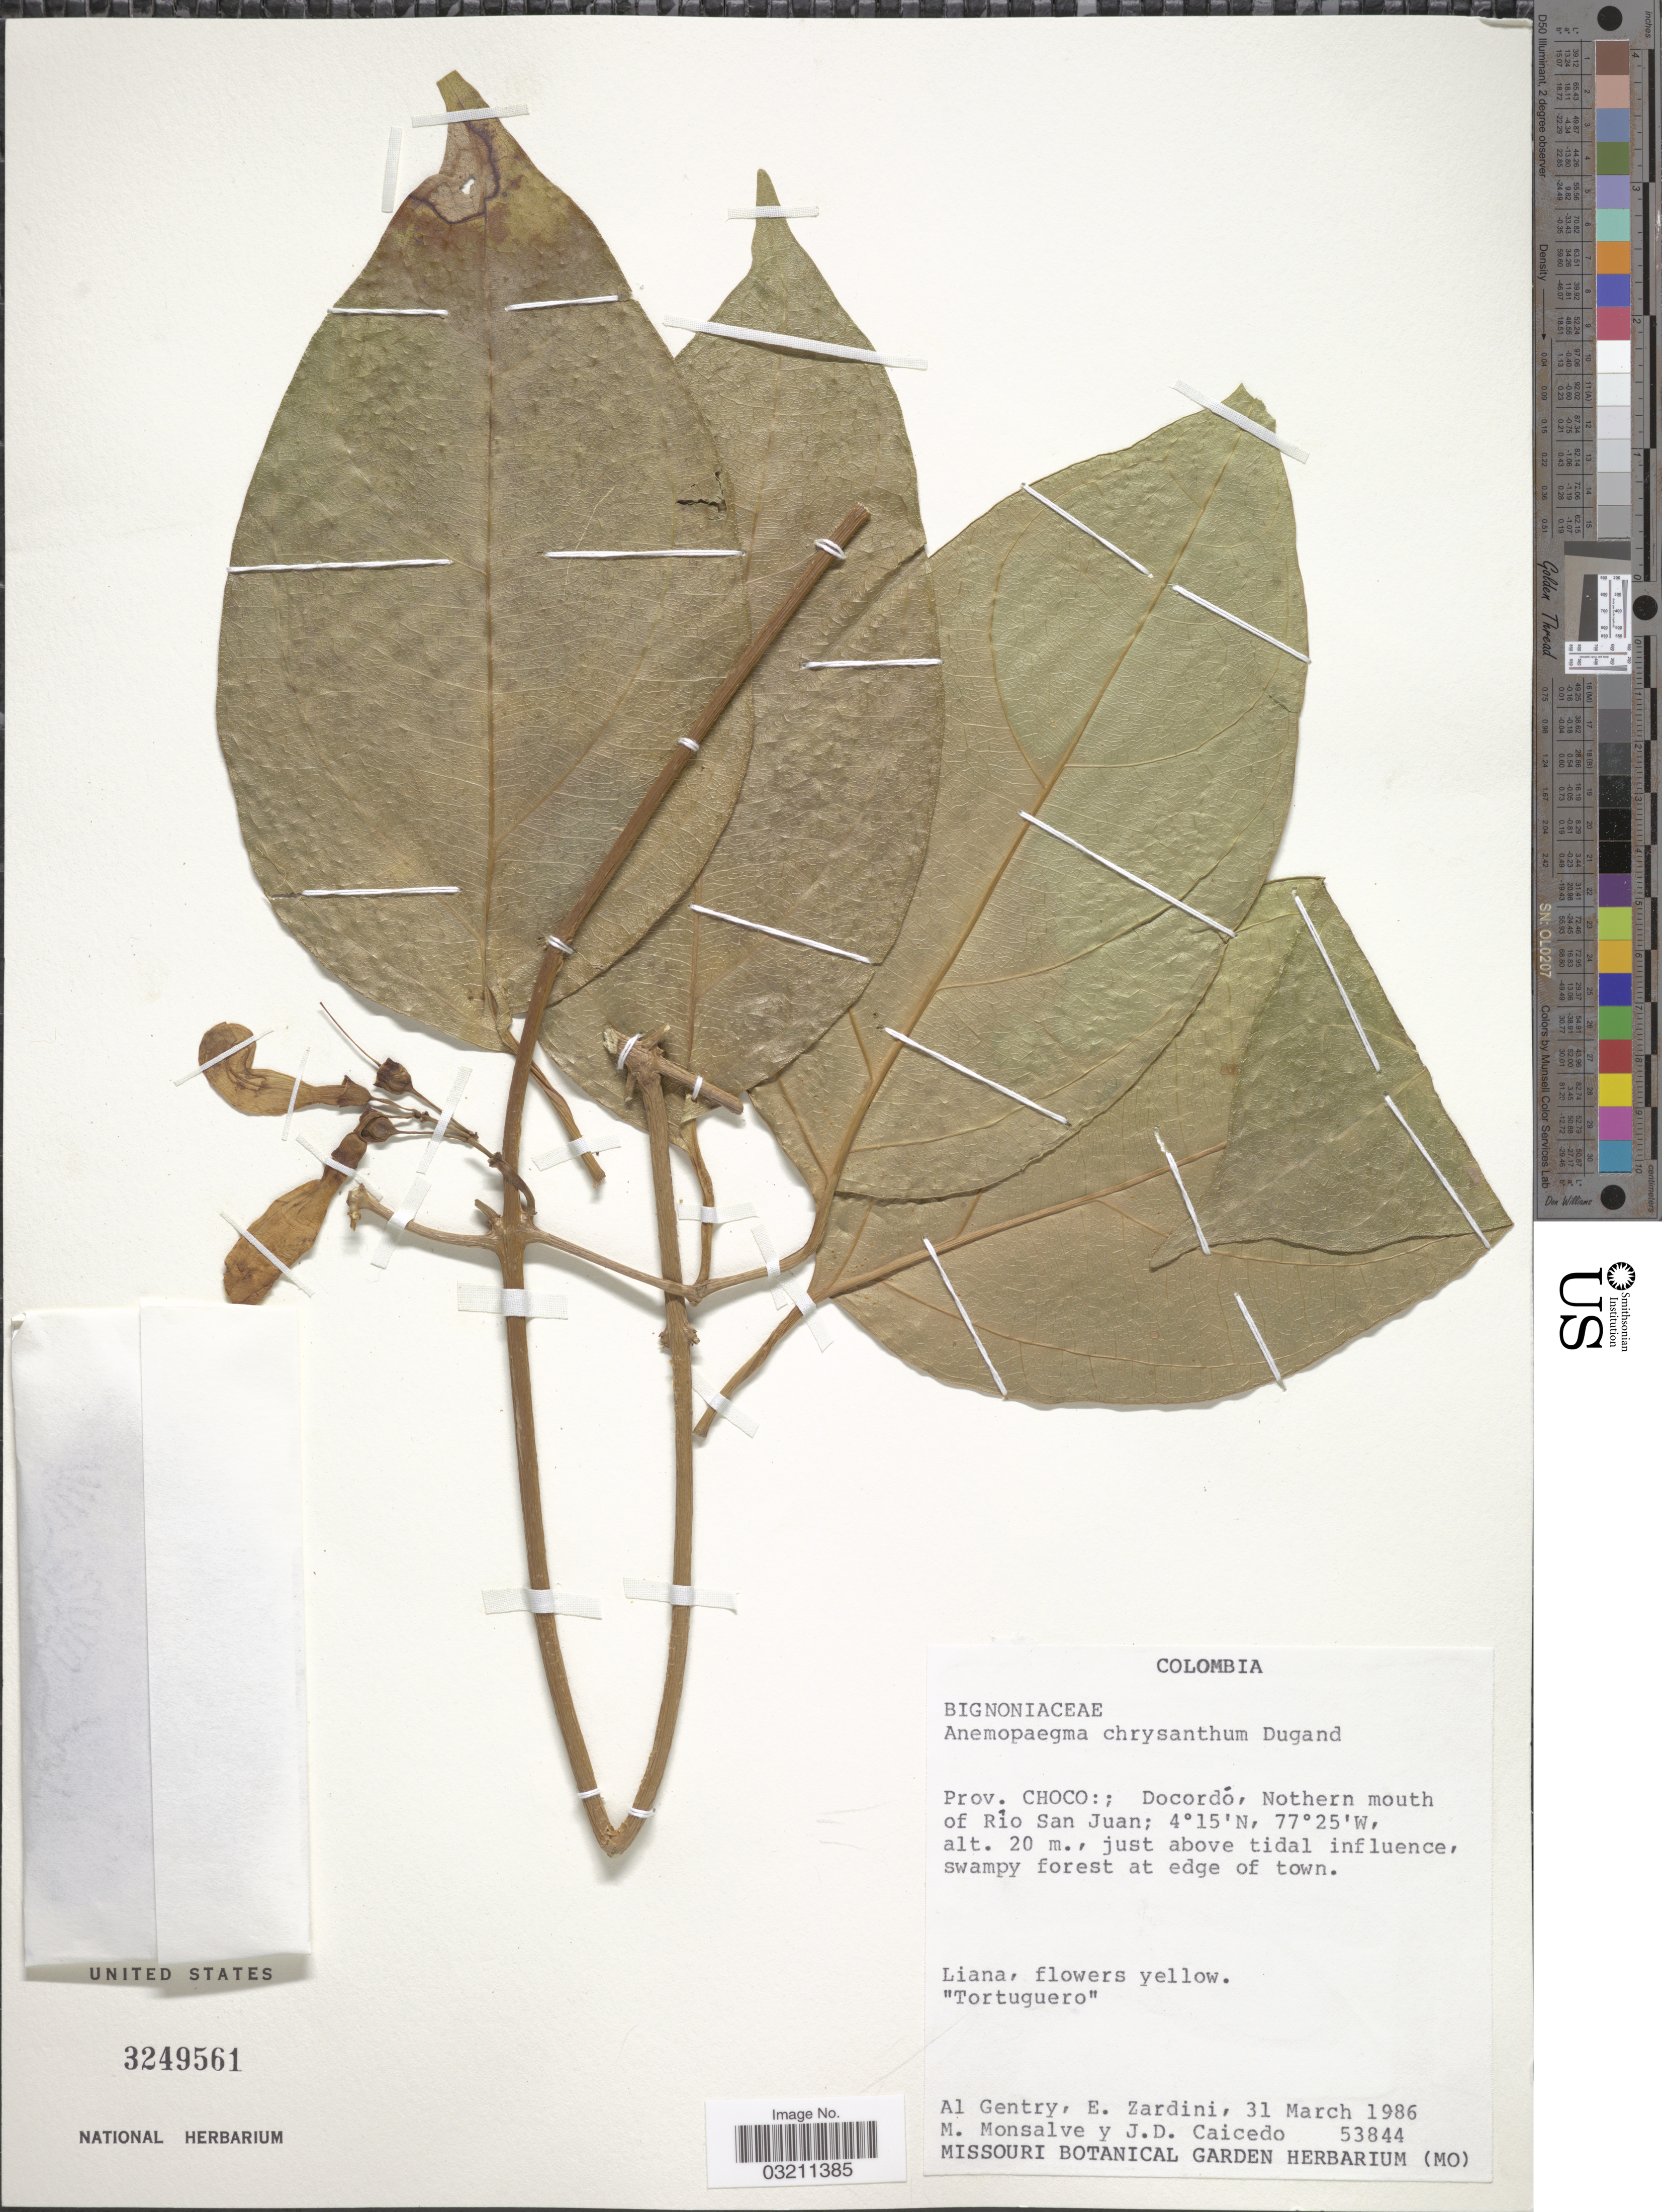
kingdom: Plantae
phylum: Tracheophyta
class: Magnoliopsida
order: Lamiales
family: Bignoniaceae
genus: Anemopaegma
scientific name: Anemopaegma chrysanthum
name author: Dugand G.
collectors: A. H. Gentry, E. Zardini, M. Monsalve & J. Caicedo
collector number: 53844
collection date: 1986-03-31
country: Colombia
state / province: Chocó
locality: Docordó. Northern mouth of Rio San Juan.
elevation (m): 20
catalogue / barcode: US 3249561